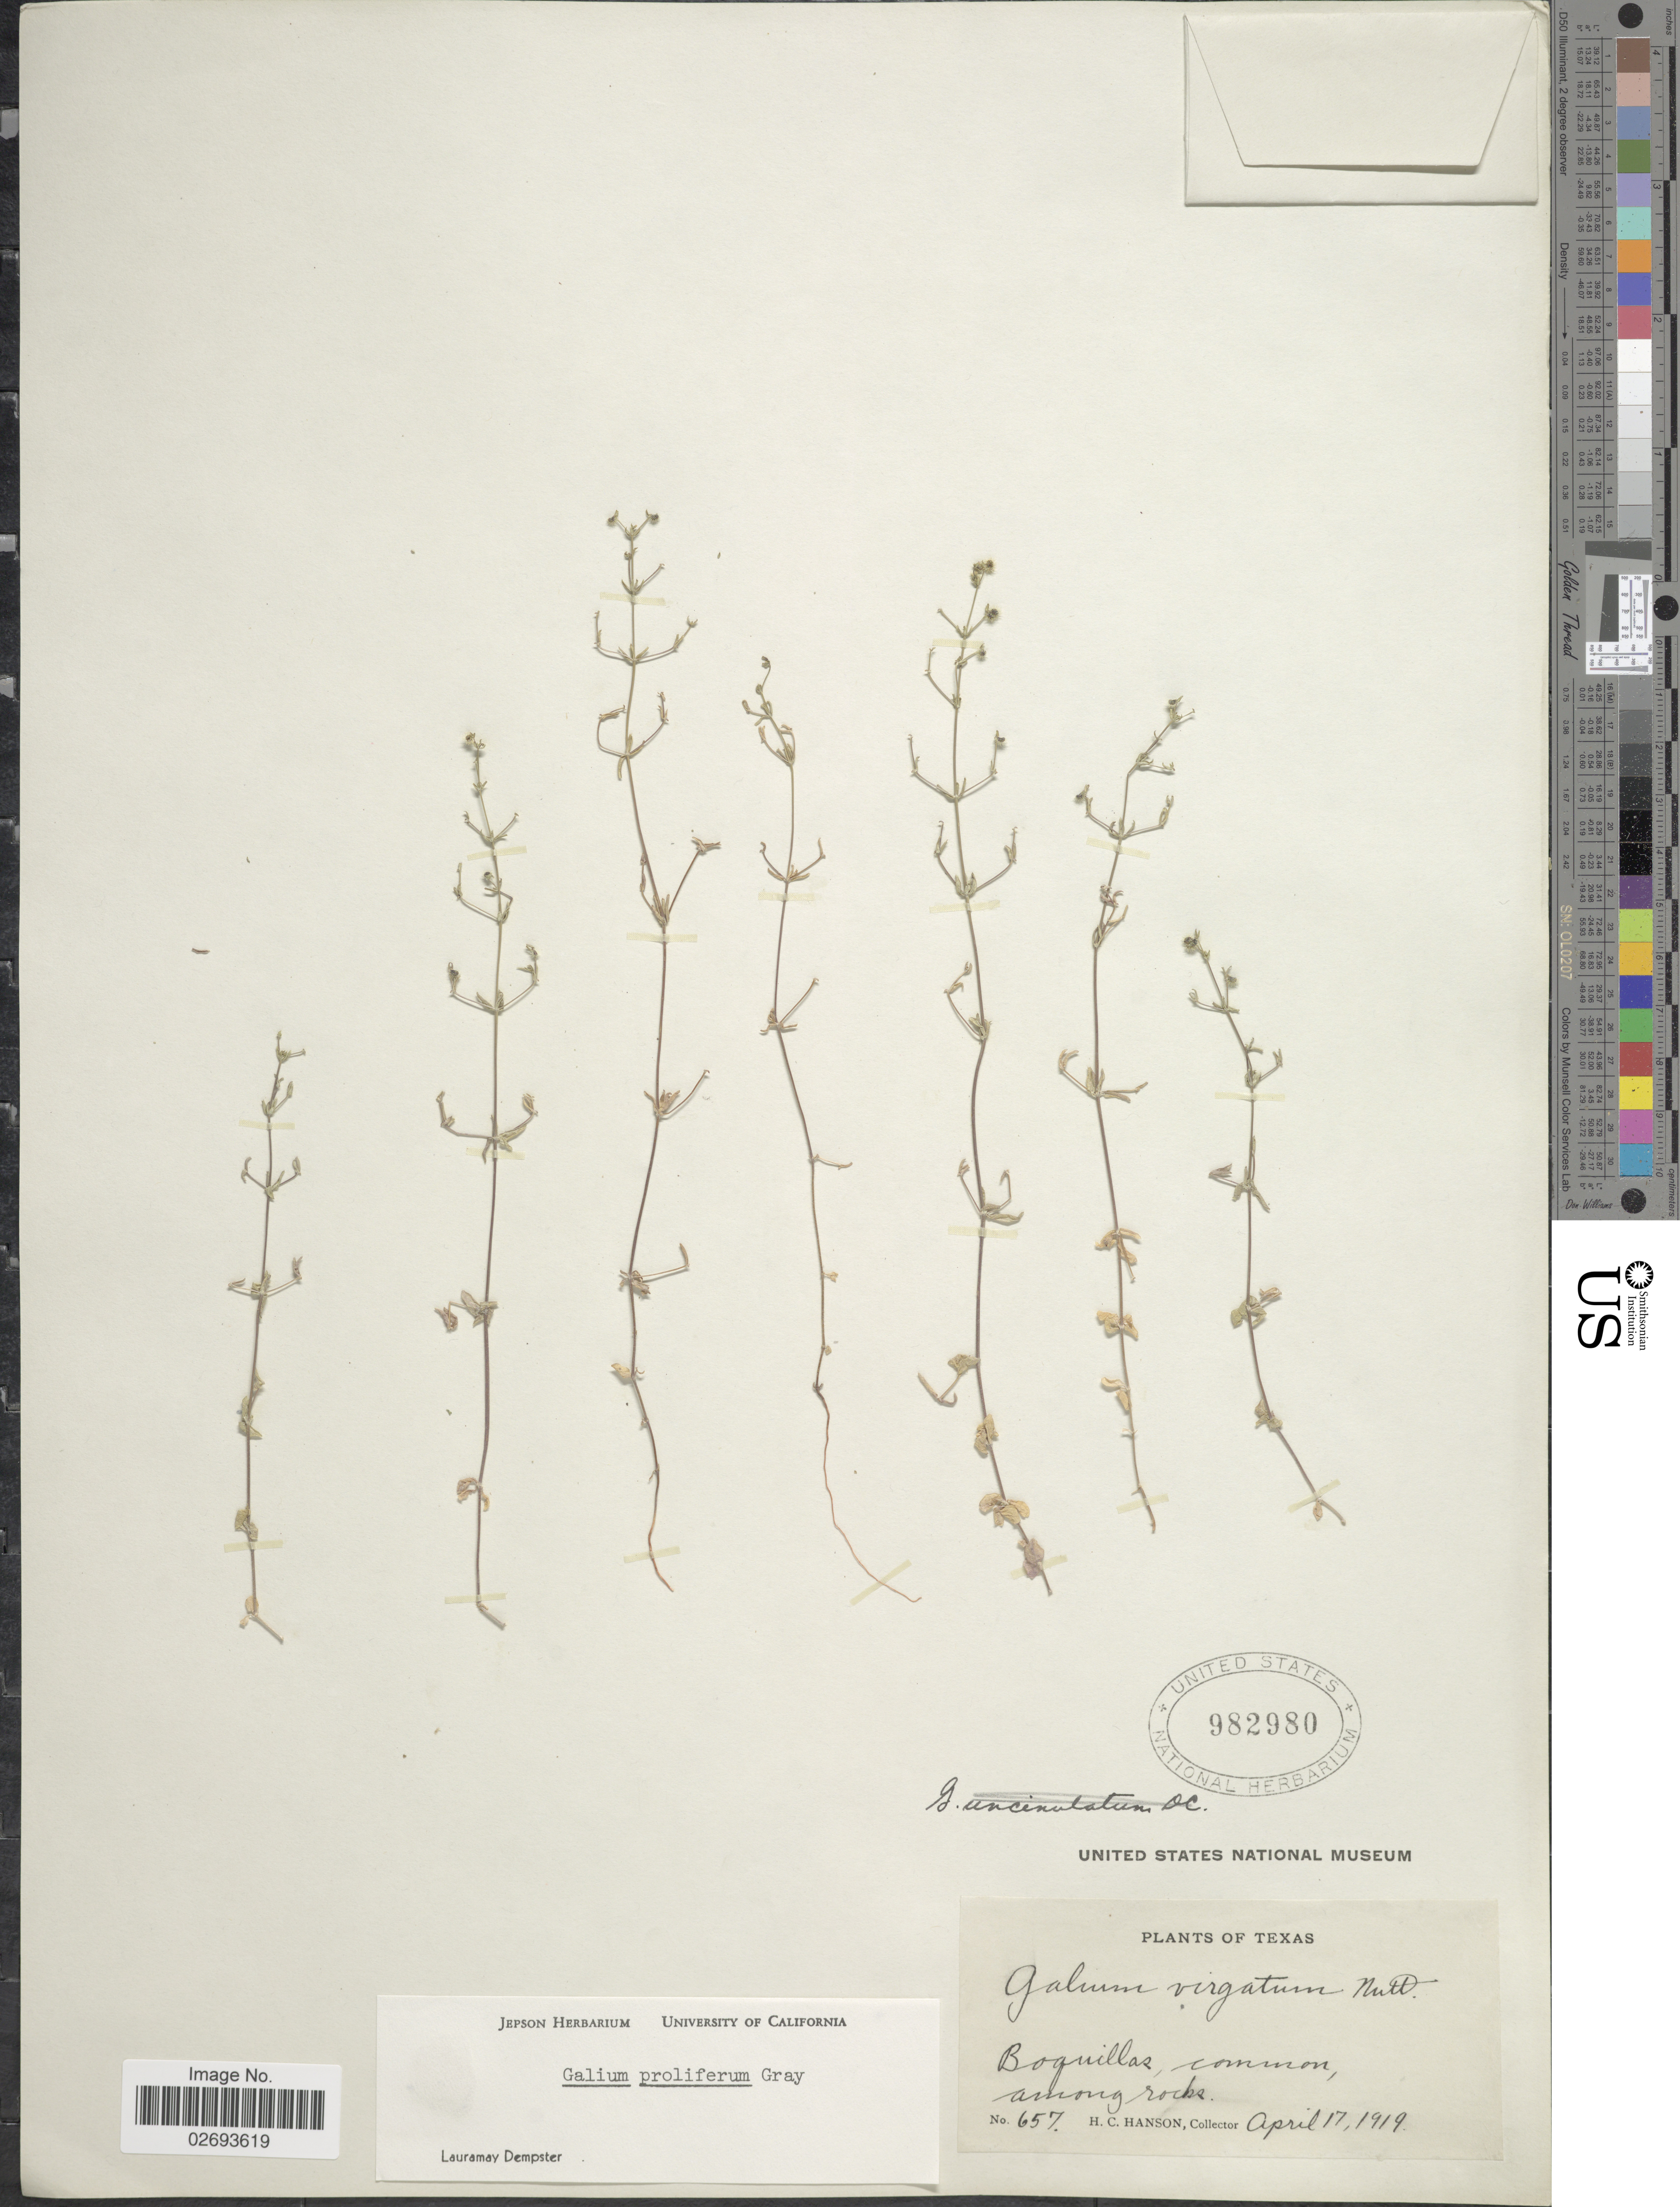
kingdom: Plantae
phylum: Tracheophyta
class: Magnoliopsida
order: Gentianales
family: Rubiaceae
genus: Galium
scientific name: Galium proliferum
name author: A. Gray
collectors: H. Hanson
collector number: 657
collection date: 1919-04-17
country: United States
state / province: Texas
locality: Boguillas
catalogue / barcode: US 982980